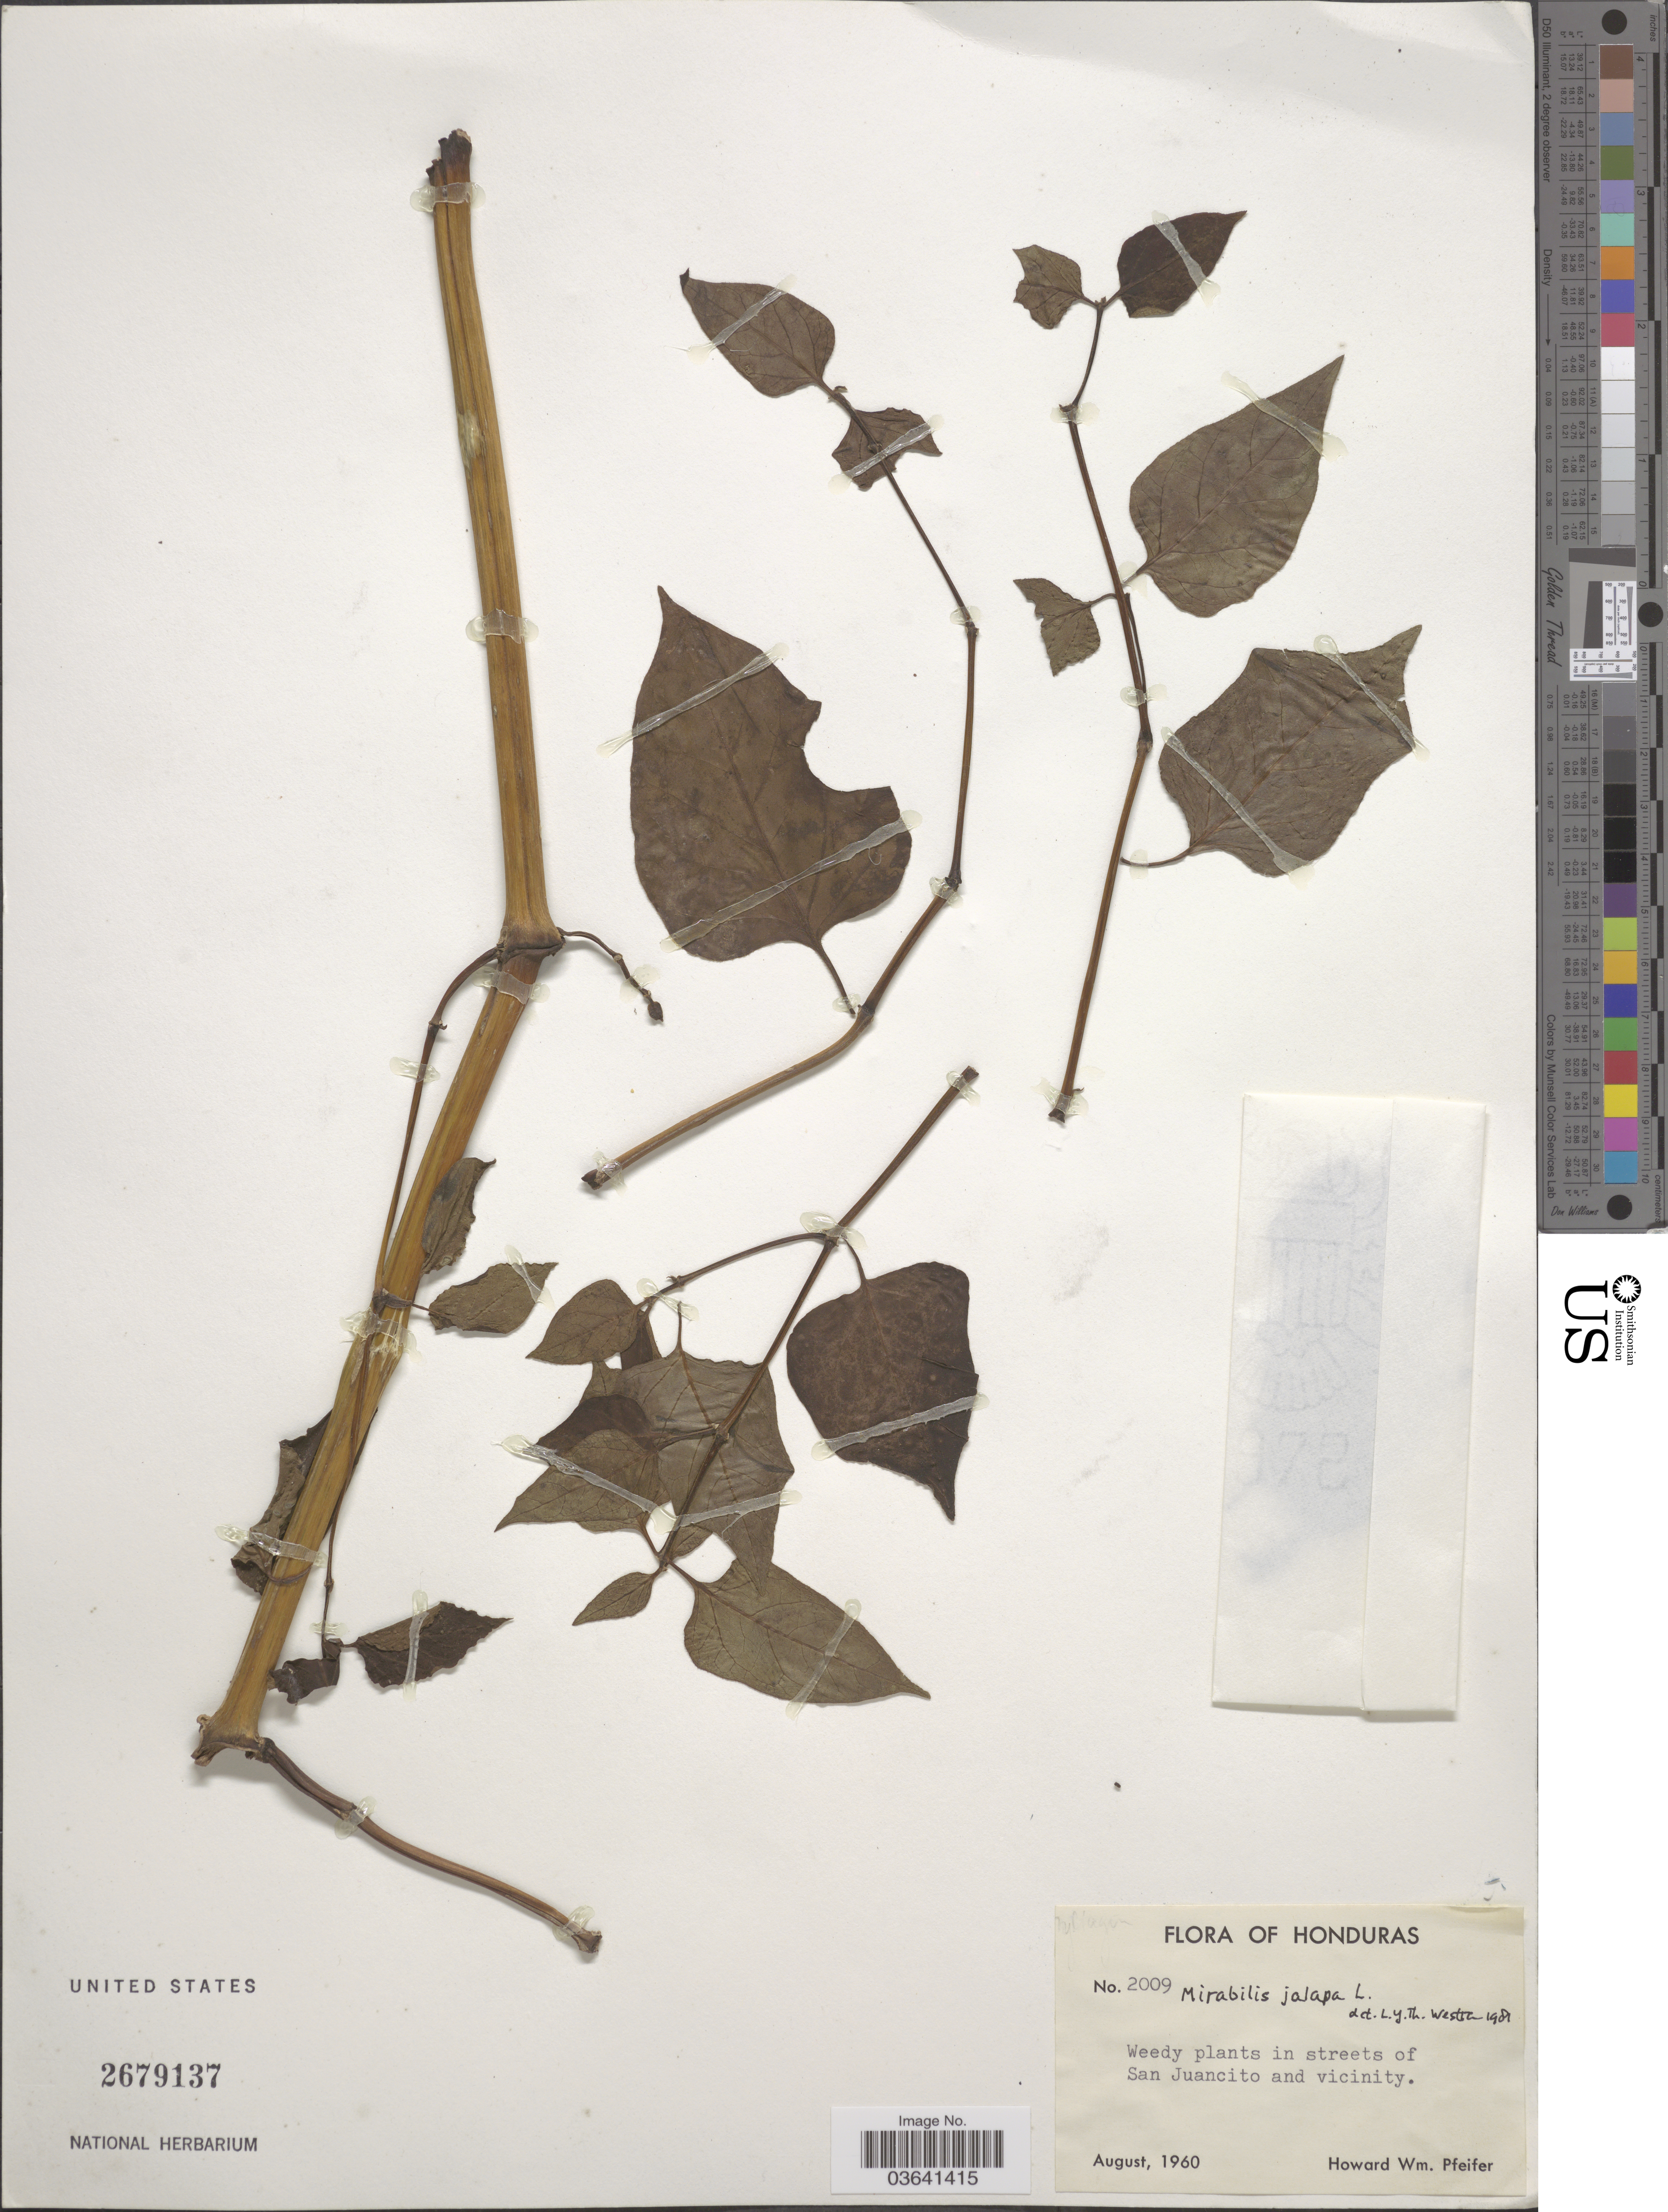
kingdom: Plantae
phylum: Tracheophyta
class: Magnoliopsida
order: Caryophyllales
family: Nyctaginaceae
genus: Mirabilis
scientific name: Mirabilis jalapa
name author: L.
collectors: H. W. Pfeifer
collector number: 2009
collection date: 1960-08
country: Honduras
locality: In streets of San Juancito and vicinity.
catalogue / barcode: US 2679137